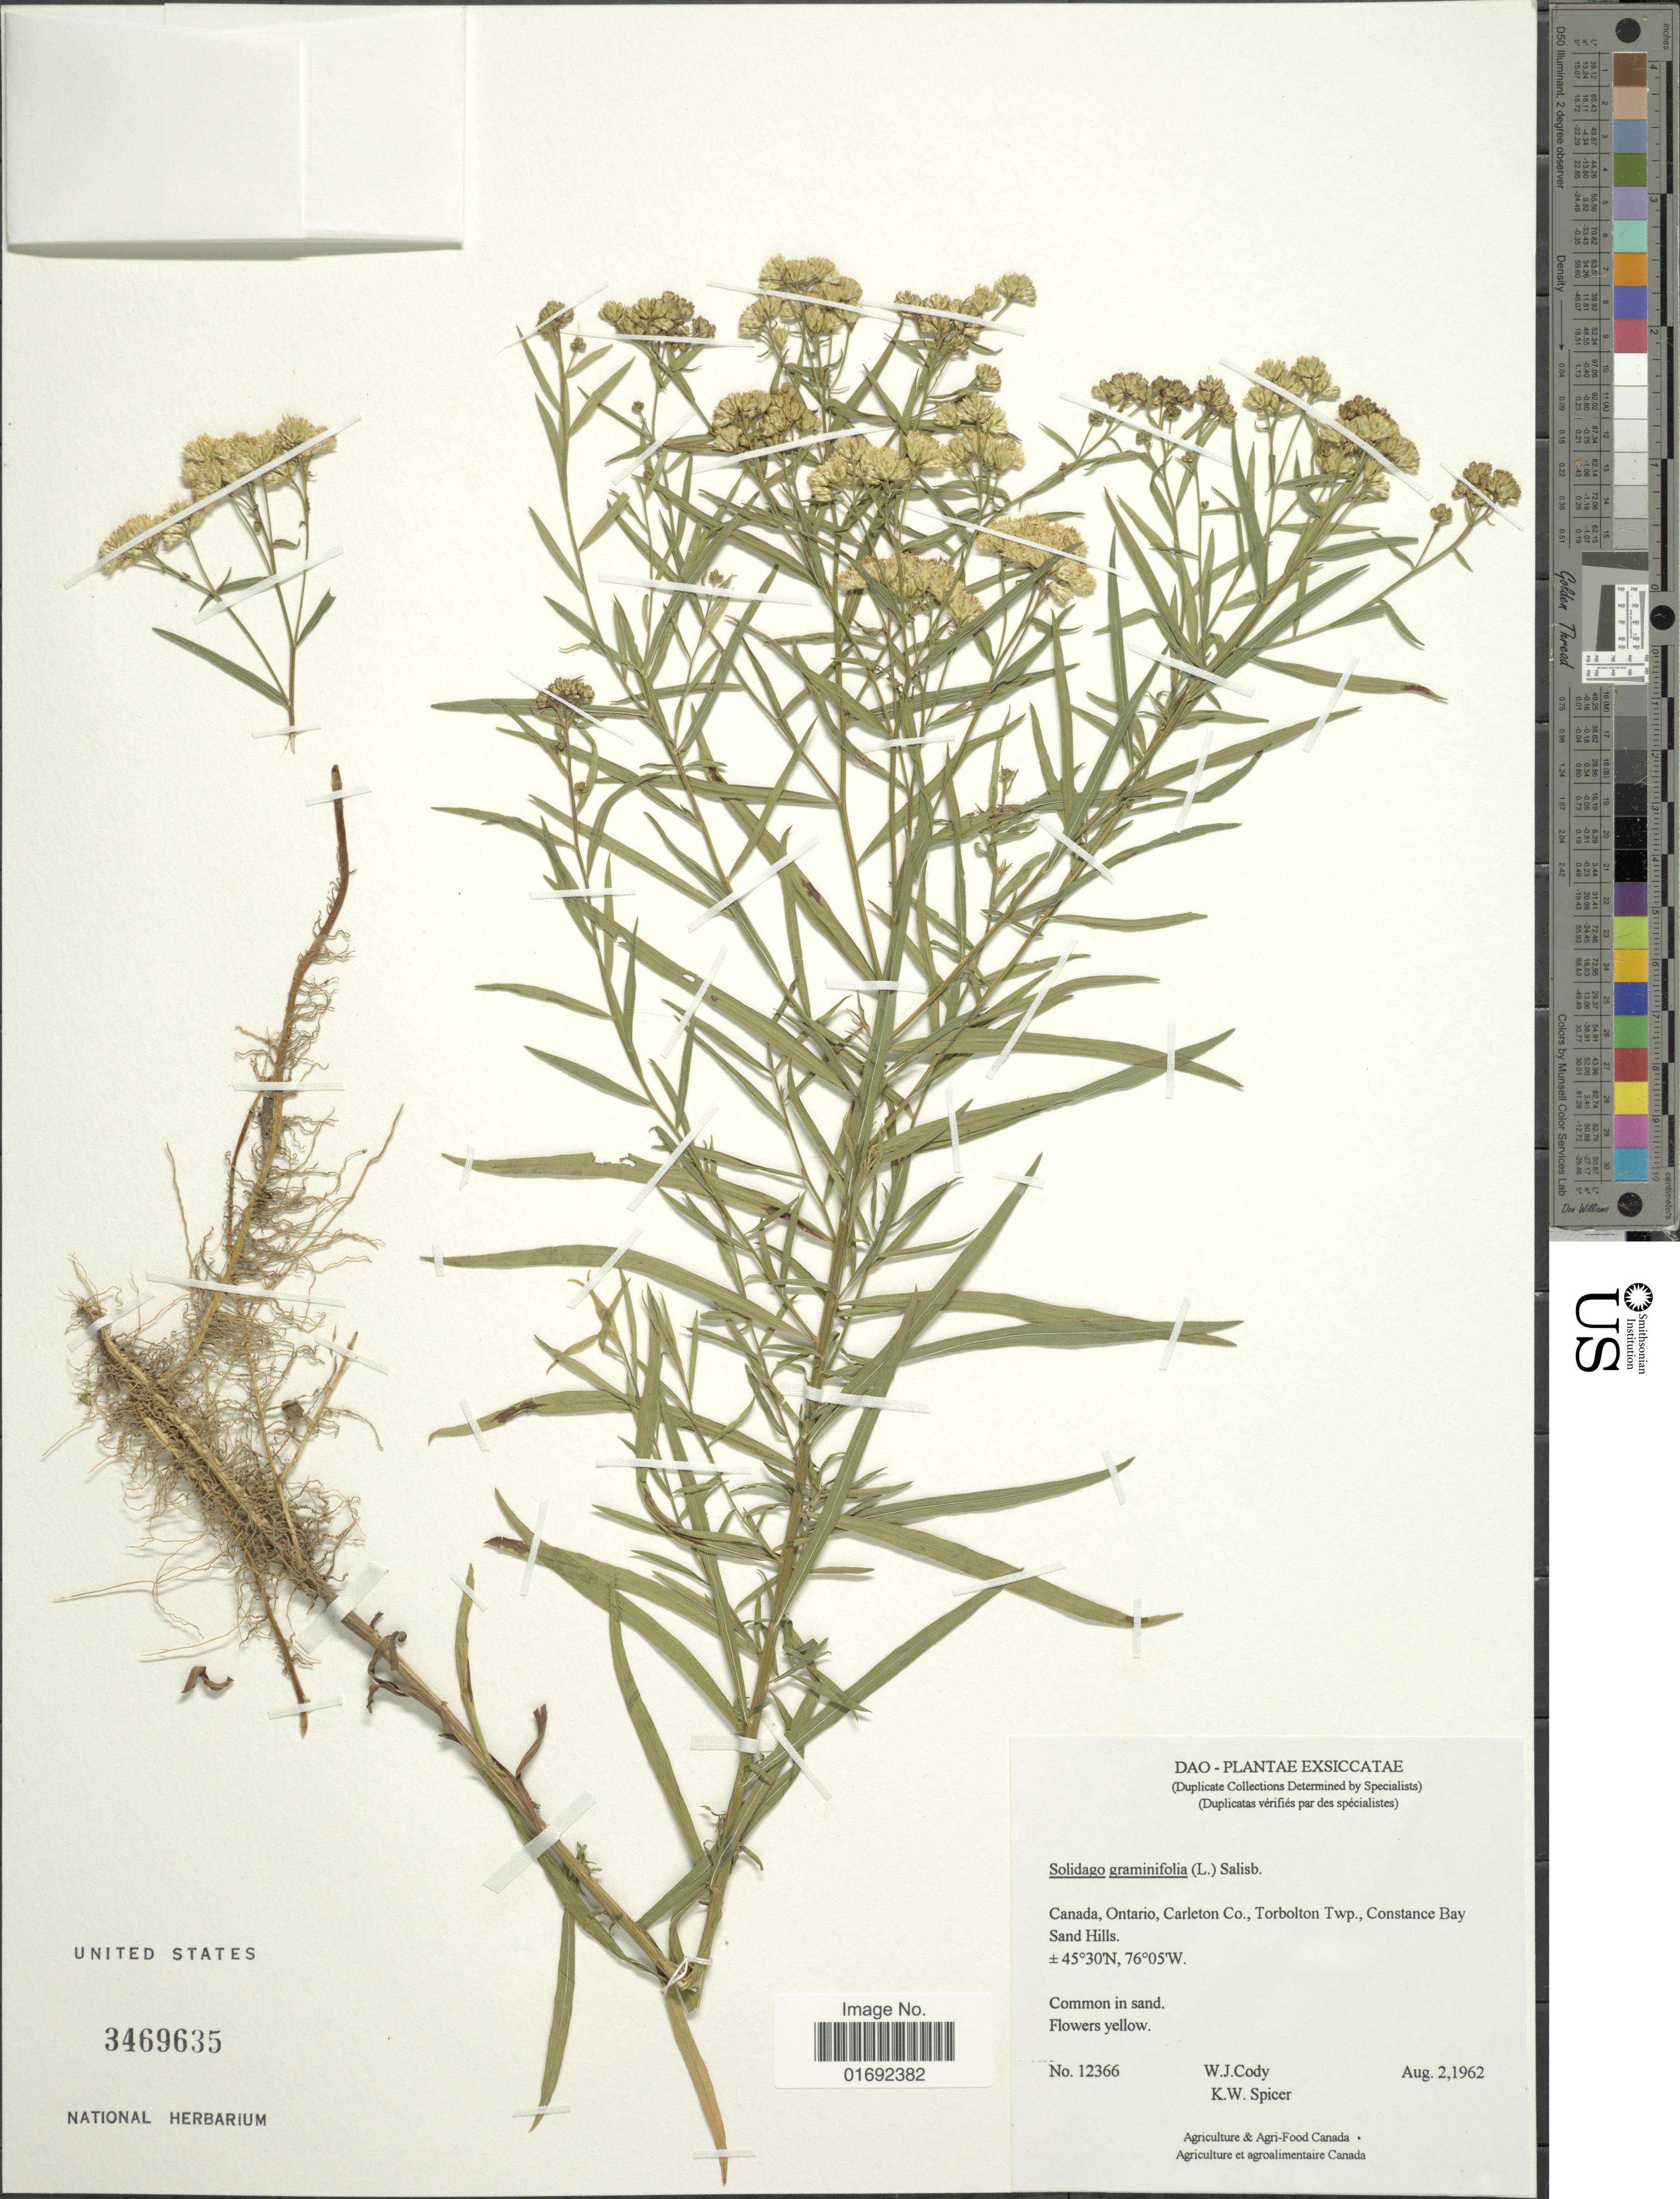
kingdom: Plantae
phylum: Tracheophyta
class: Magnoliopsida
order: Asterales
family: Asteraceae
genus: Euthamia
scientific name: Euthamia graminifolia var. major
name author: (Michx.) Moldenke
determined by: Urbatsch, Lowell E., Curator (LSU), Louisiana State University (UNITED STATES)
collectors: W. Cody & K. Spicer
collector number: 12366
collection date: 1962-08-02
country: Canada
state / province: Ontario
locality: Dao, Carleton Co., Torbolton Twp., Constance Bay Sand Hills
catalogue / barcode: US 3469635